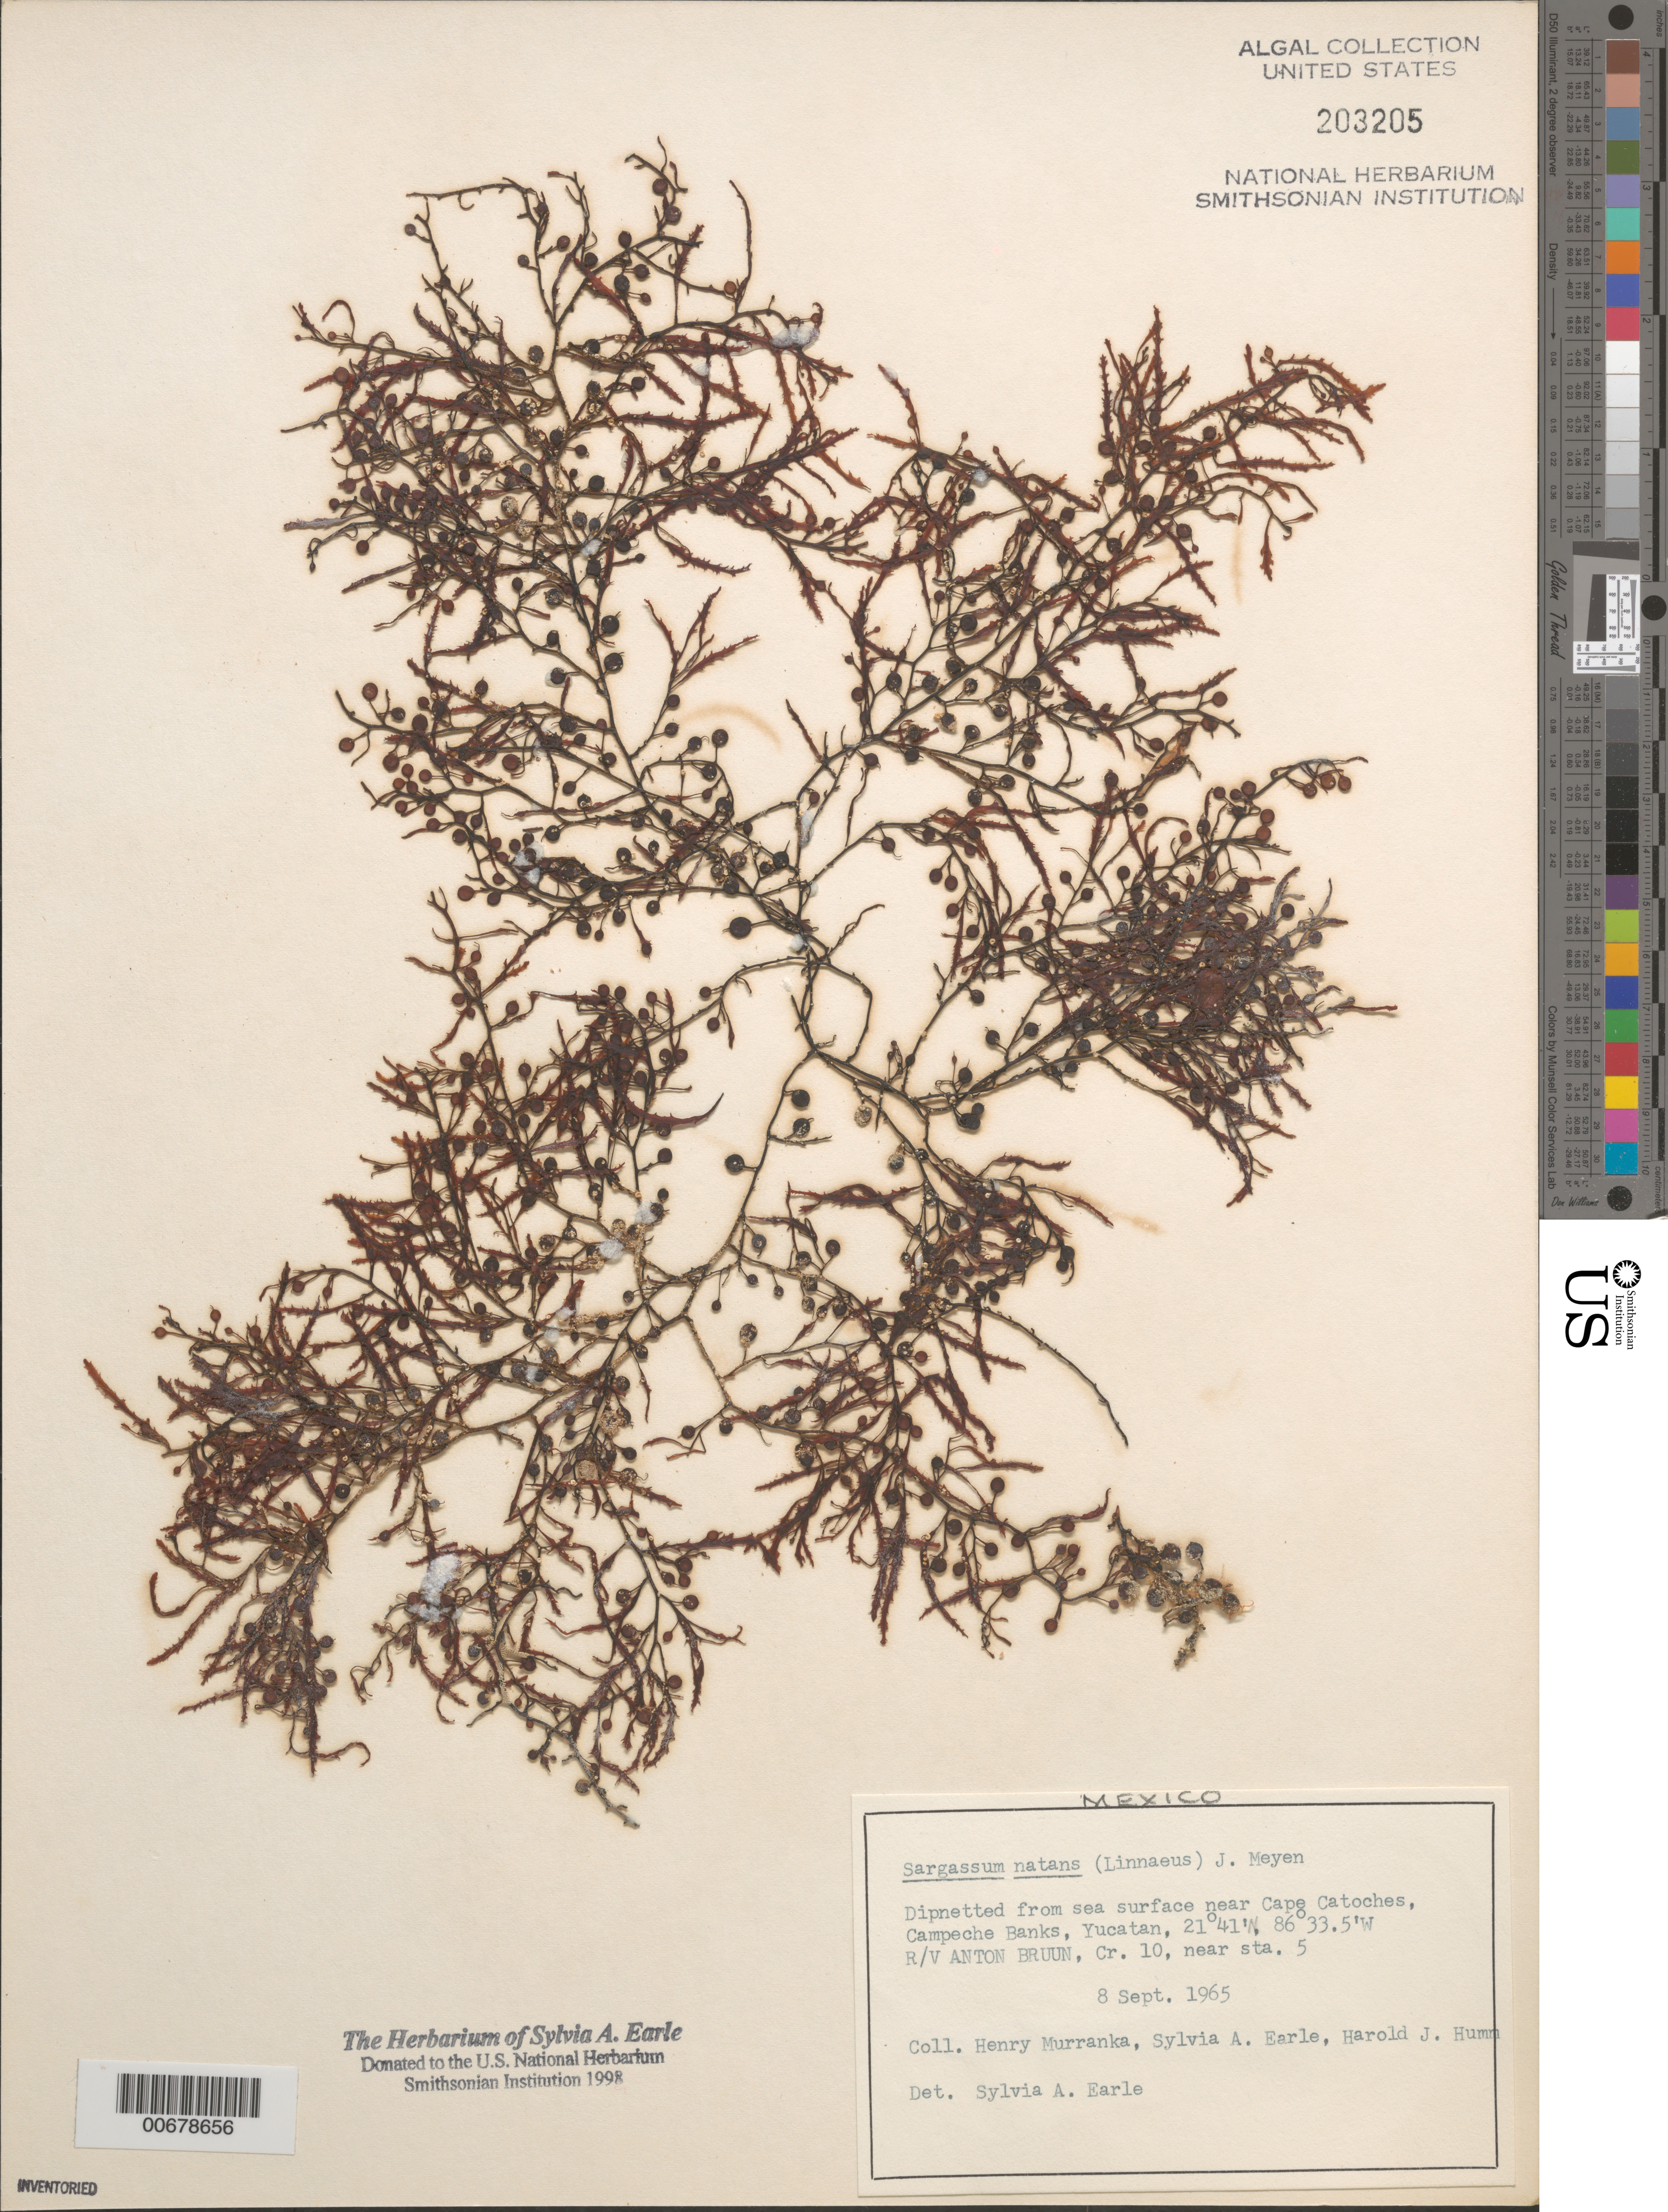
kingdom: Chromista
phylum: Ochrophyta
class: Phaeophyceae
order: Fucales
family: Sargassaceae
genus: Sargassum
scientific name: Sargassum natans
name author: (L.) Gaillon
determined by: Earle, S. A.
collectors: H. Murranka, S. A. Earle & H. J. Humm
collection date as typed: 08 Sep 1965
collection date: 1965-09-08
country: Mexico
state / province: Yucatán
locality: Caribbean Sea near Cape Catoches, Campeche Banks, near Station 5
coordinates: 21 41' N, 86 33.5' W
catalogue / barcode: US 203205